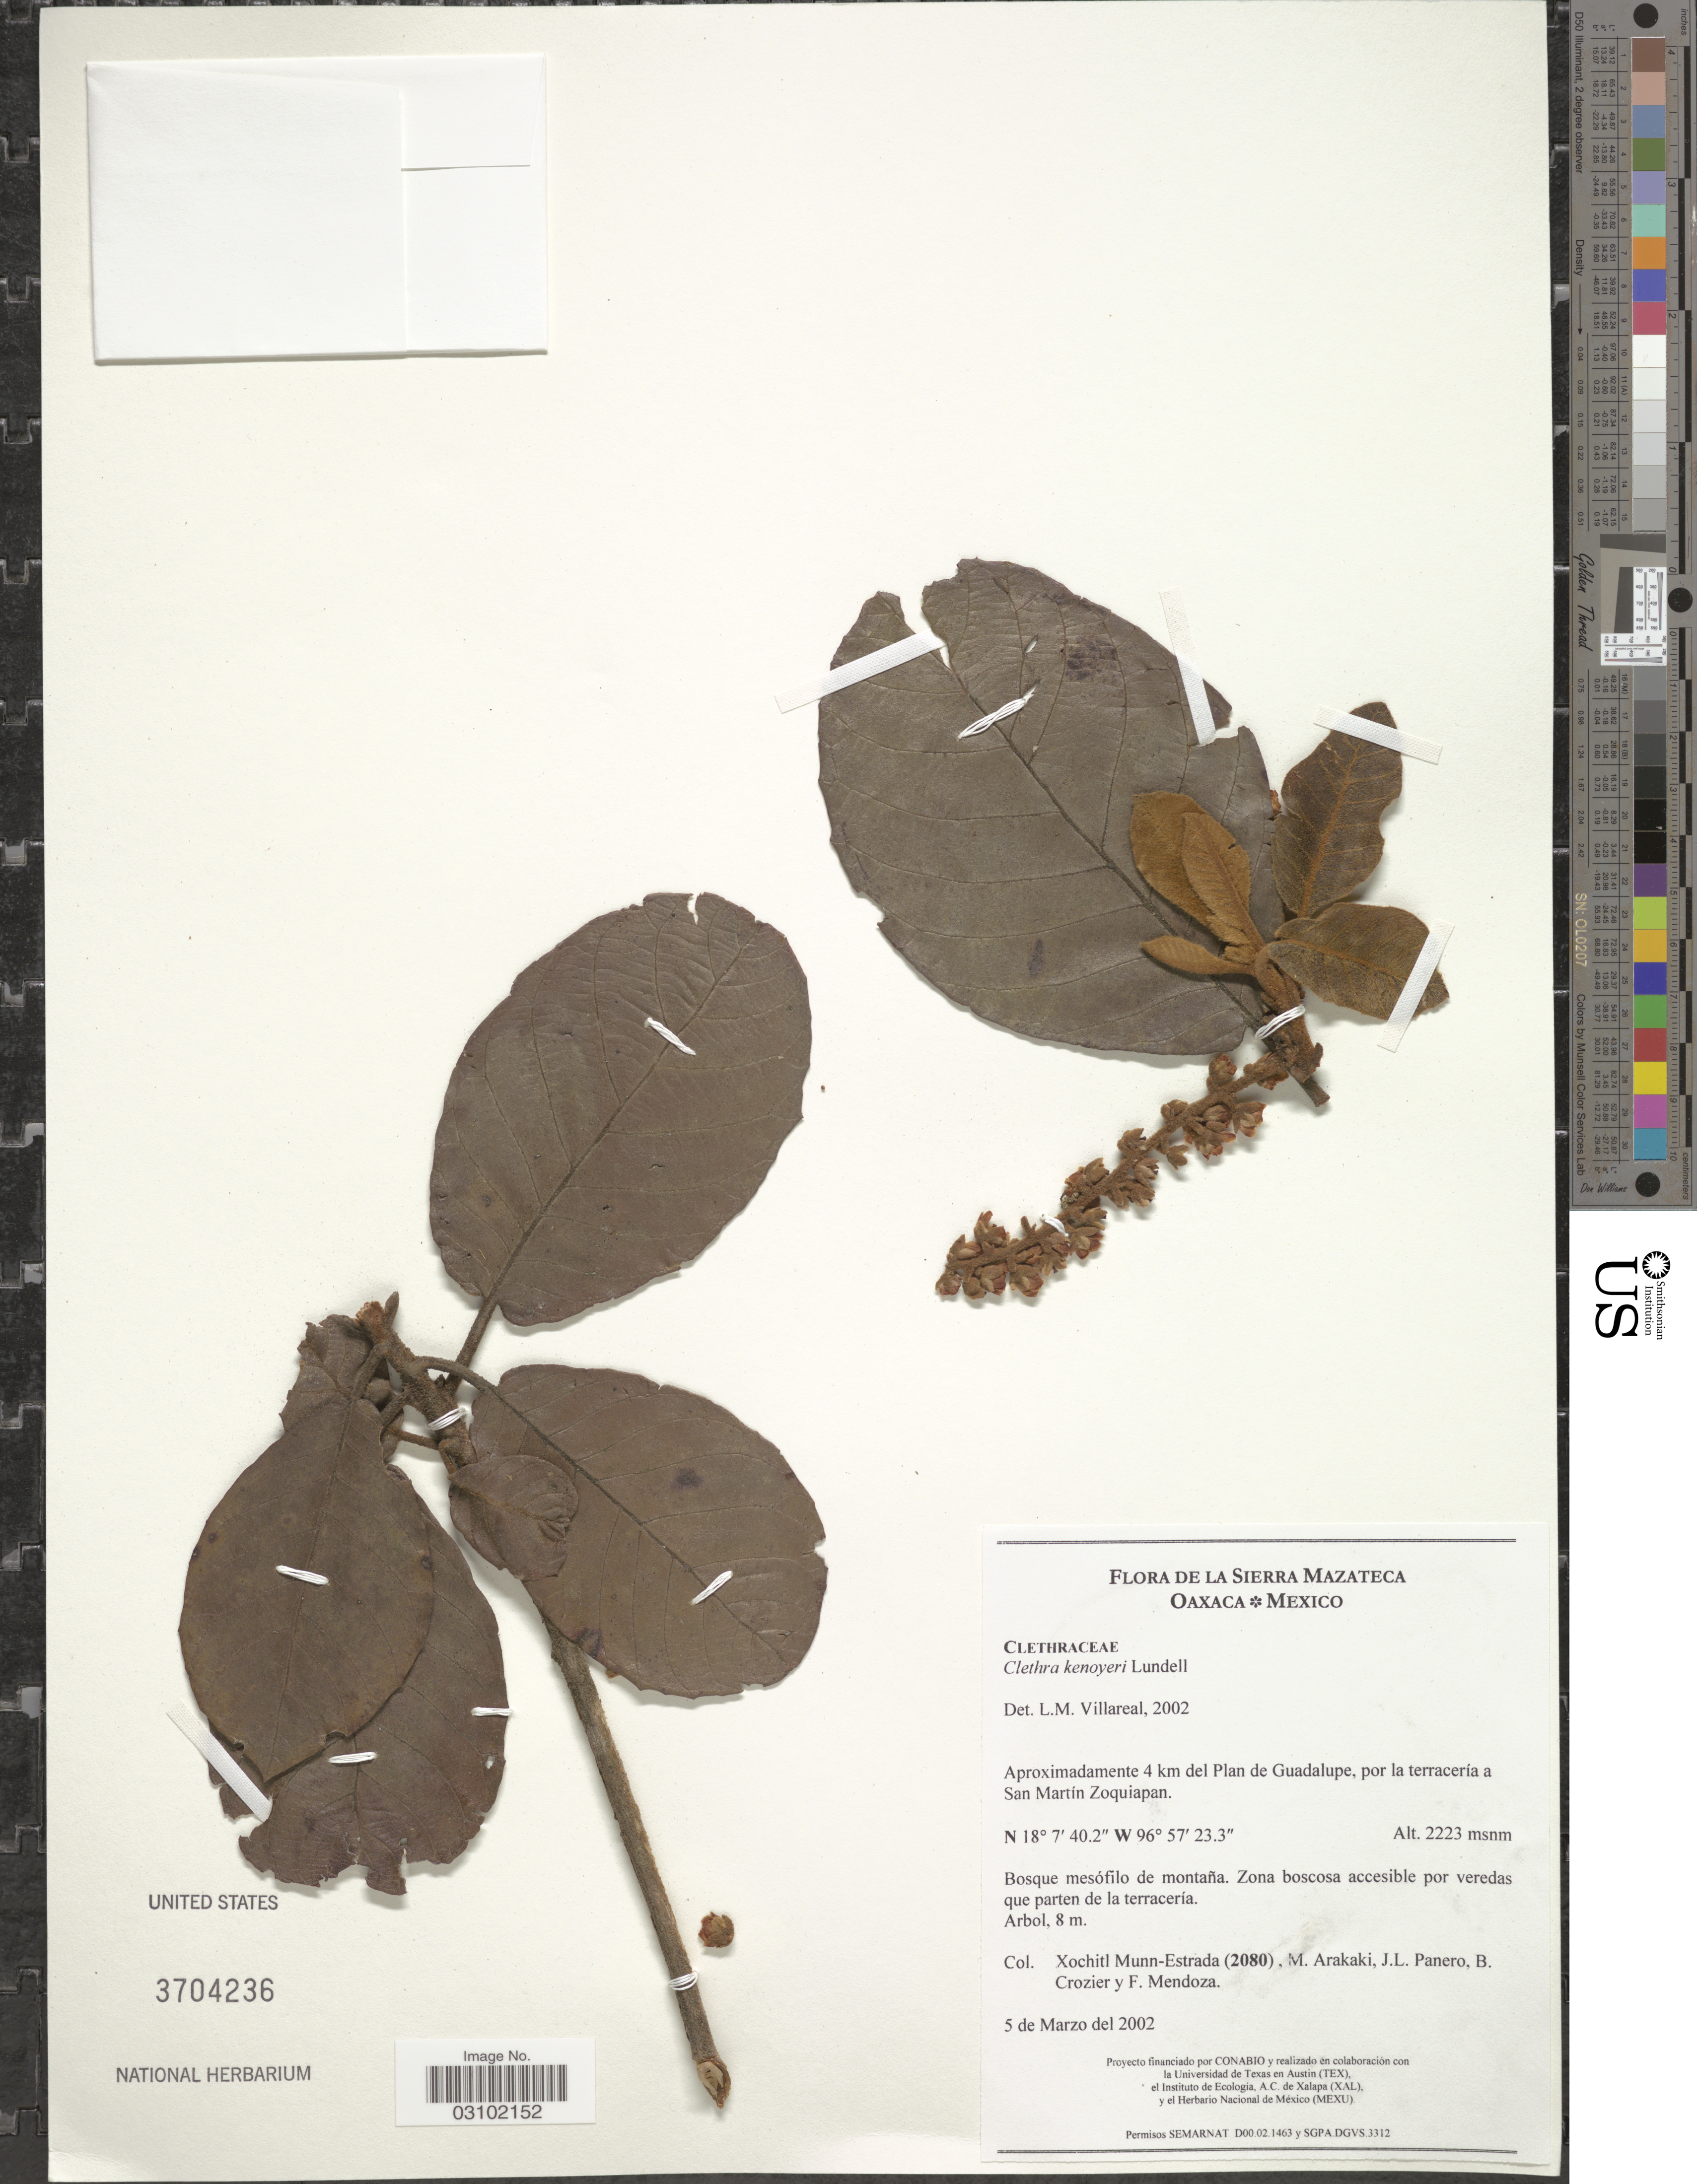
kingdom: Plantae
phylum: Tracheophyta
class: Magnoliopsida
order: Ericales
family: Clethraceae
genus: Clethra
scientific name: Clethra kenoyeri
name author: Lundell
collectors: X. Munn-Estrada, M. Arakaki, J. L. Panero, B. Crozier & F. Mendoza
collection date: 2002-03-05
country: Mexico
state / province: Oaxaca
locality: De La Sierra Mazateca, Aproximadamente 4 km del Plan de Guadalupe, por la terracería a San Martín Zoquiapan.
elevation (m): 2223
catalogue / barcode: US 3704236